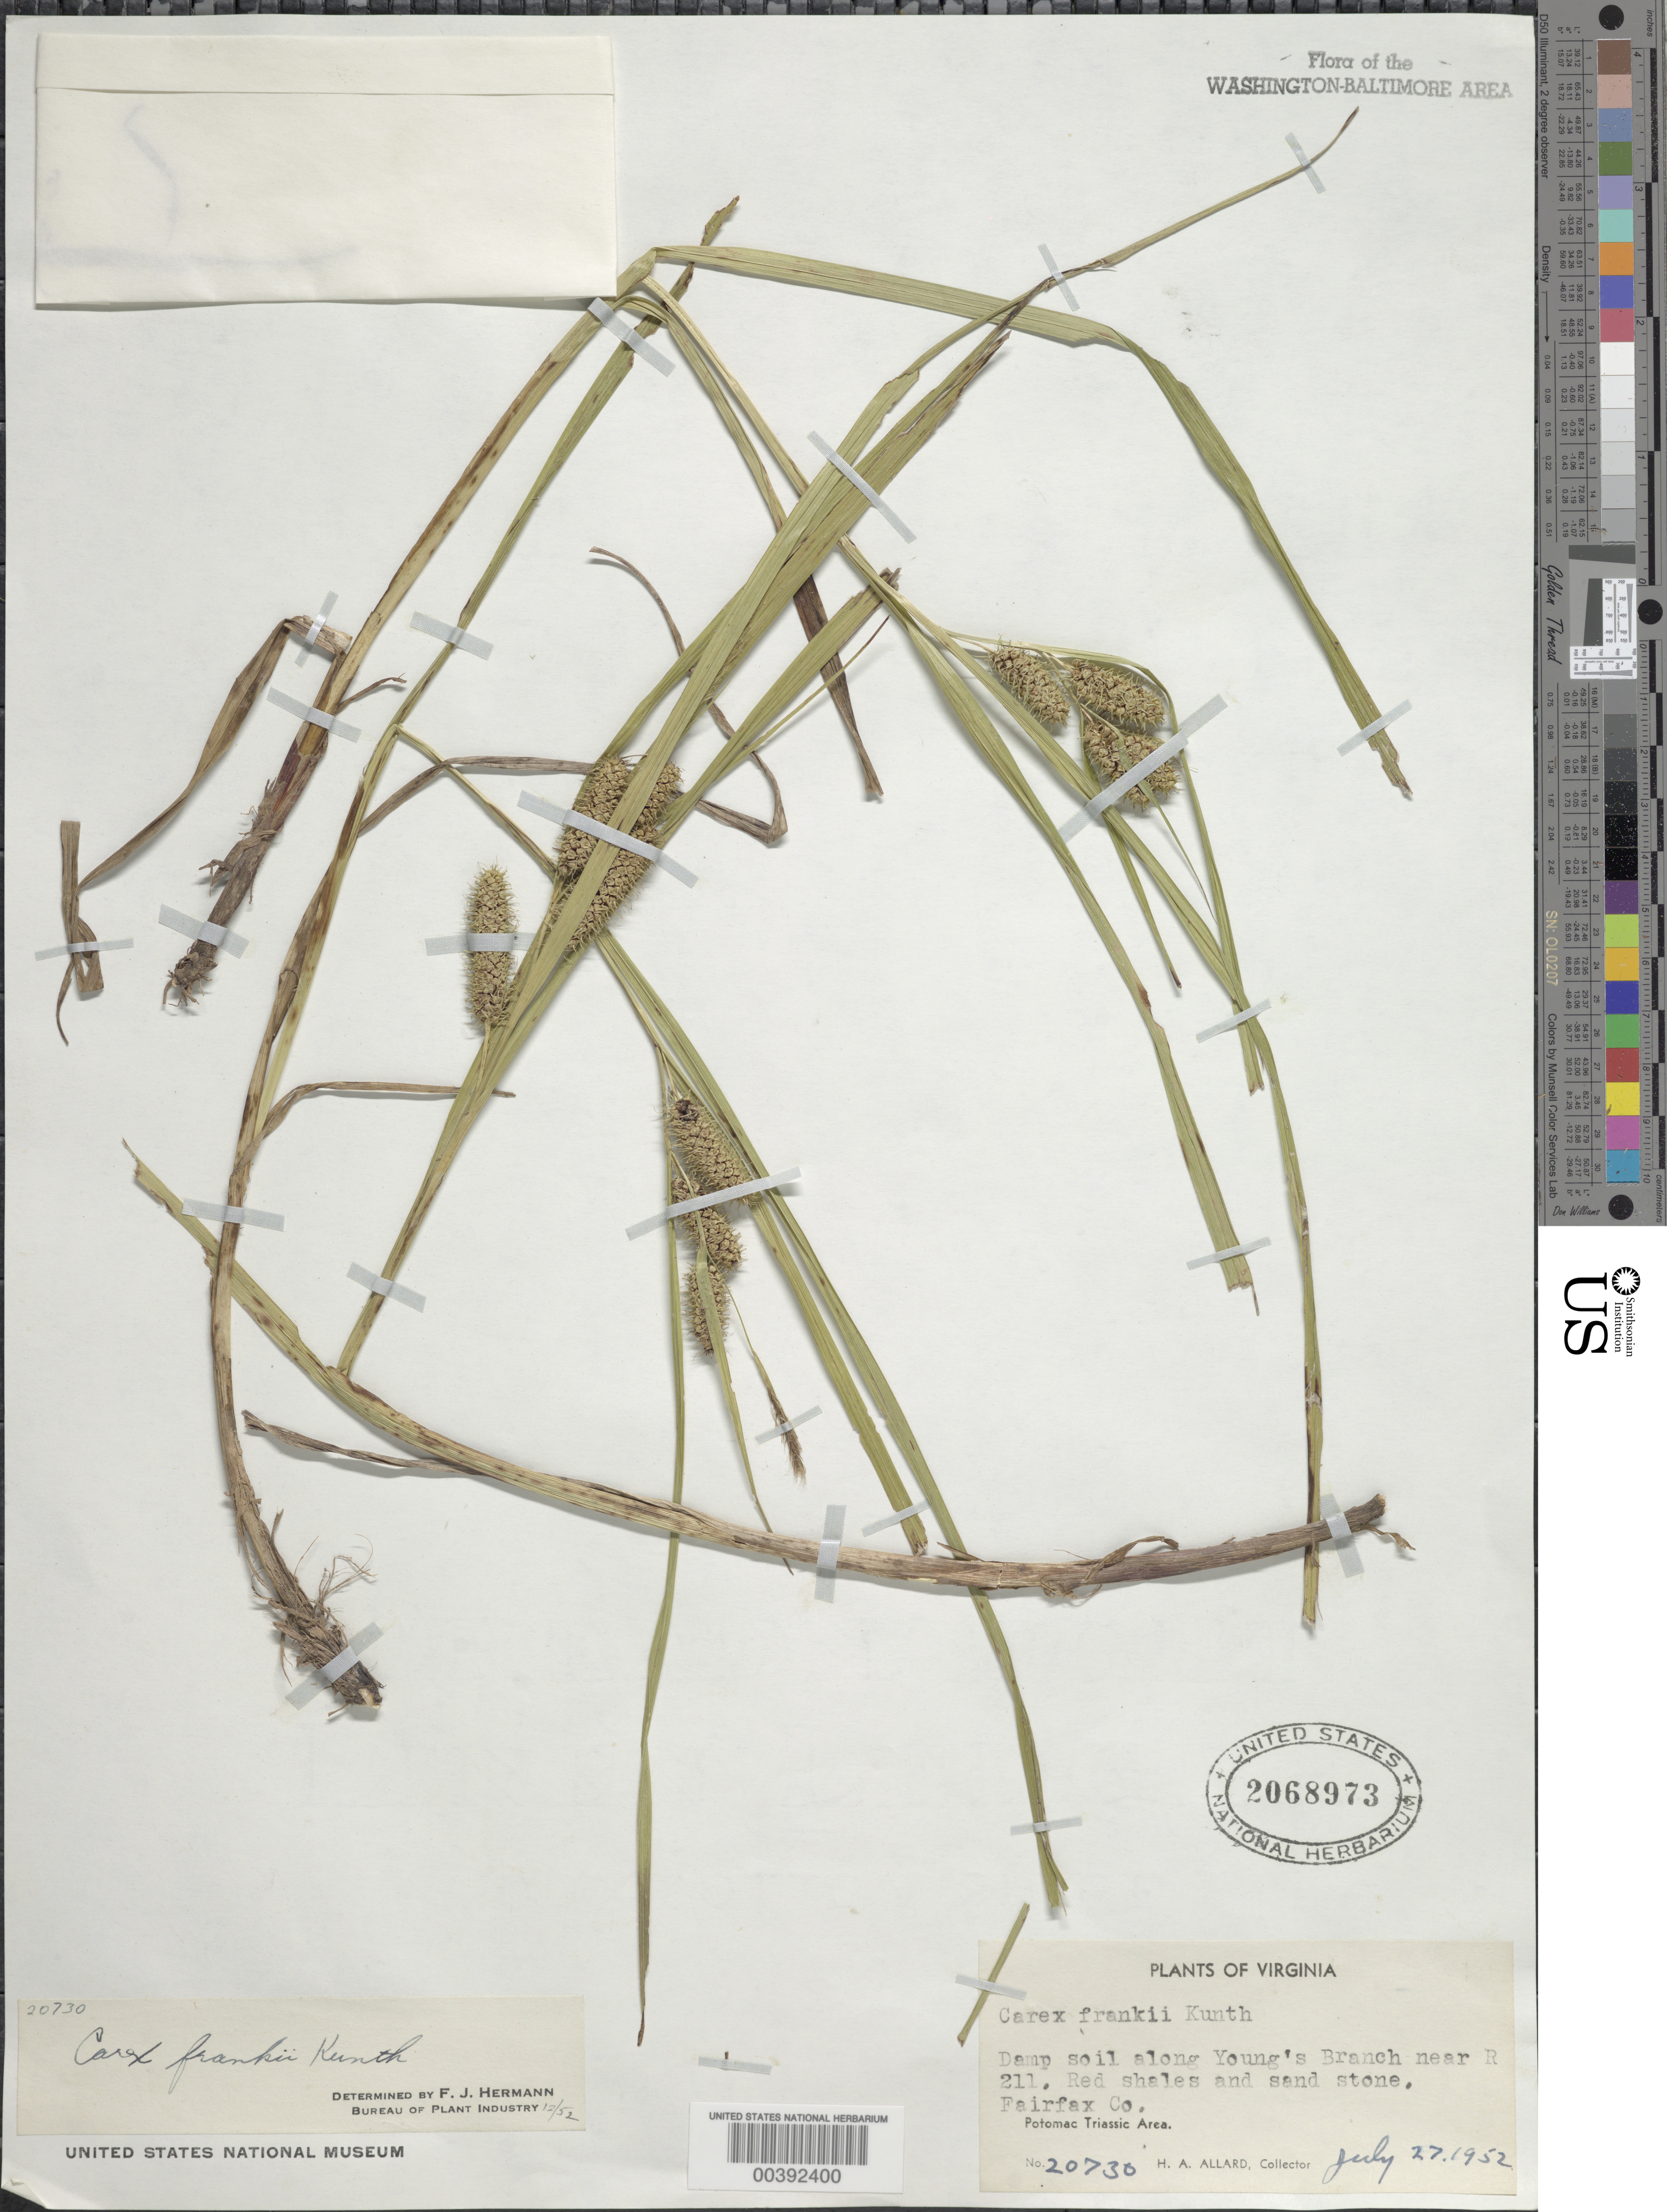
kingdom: Plantae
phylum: Tracheophyta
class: Liliopsida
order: Poales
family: Cyperaceae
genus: Carex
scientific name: Carex frankii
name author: Kunth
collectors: H. A. Allard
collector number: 20730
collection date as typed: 27 Jul 1952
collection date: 1952-07-27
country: United States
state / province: Virginia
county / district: Fairfax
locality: Youngs Branch near Route 211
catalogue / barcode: US 2068973